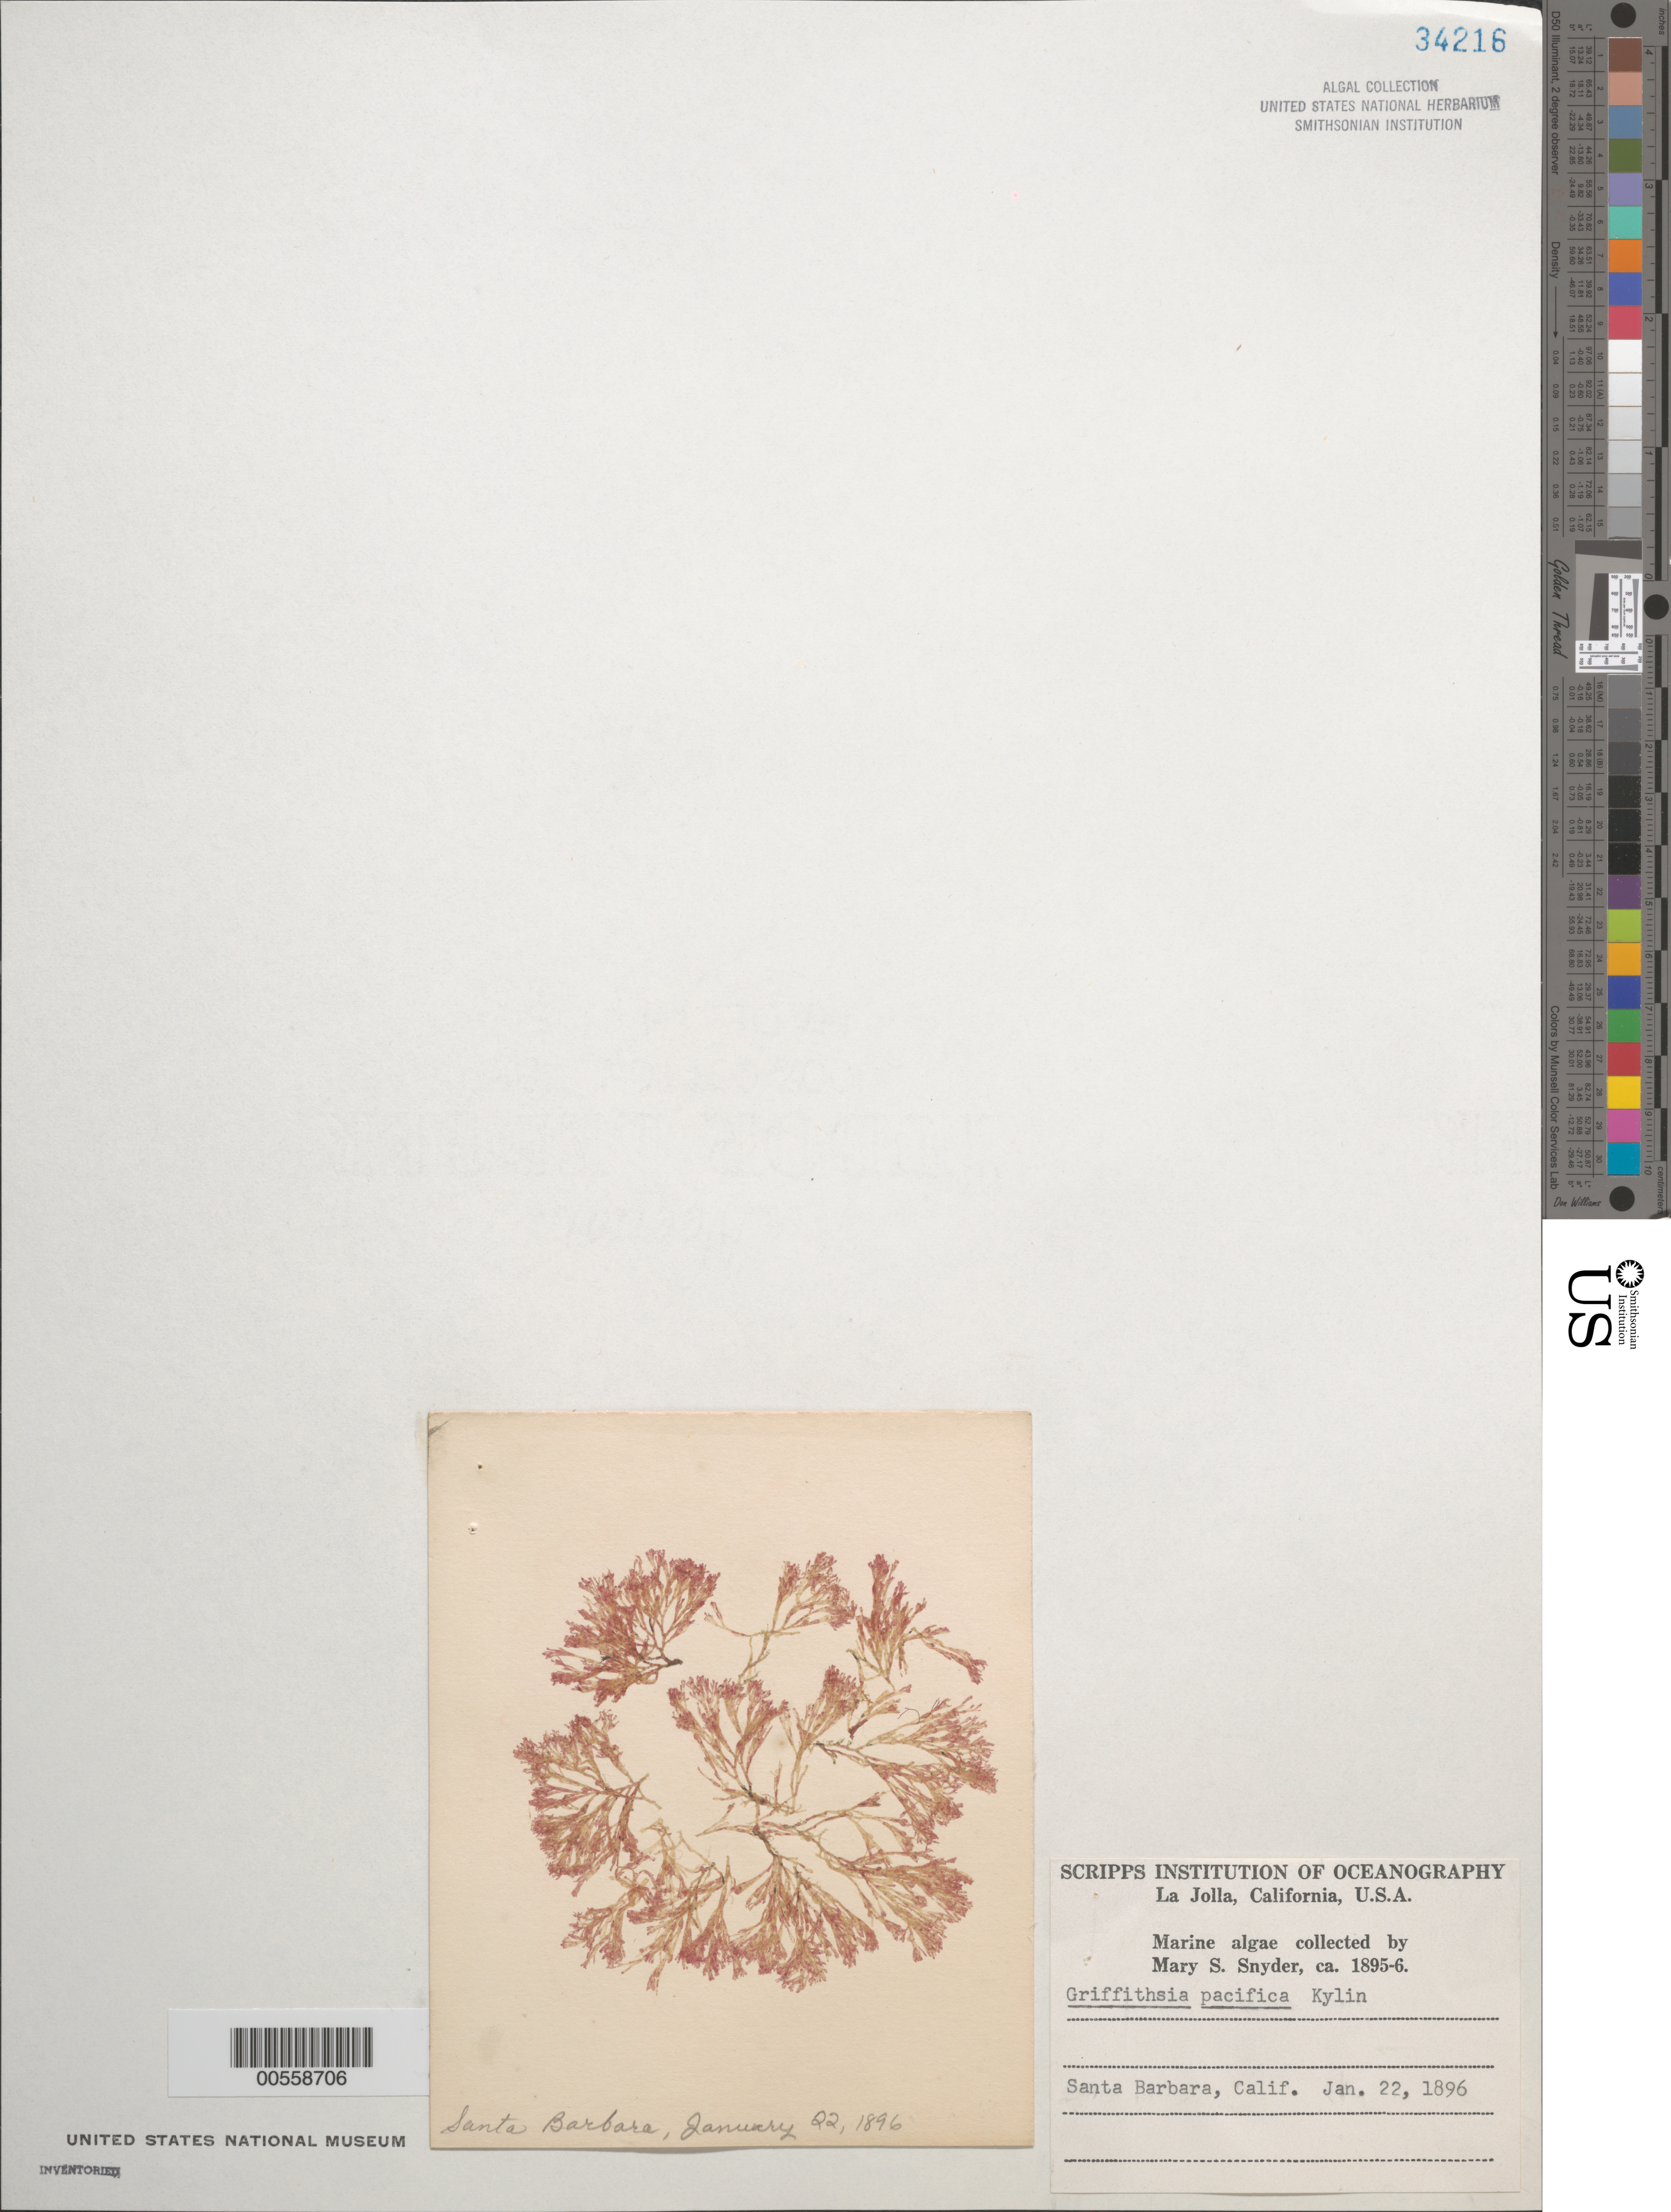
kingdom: Plantae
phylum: Rhodophyta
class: Florideophyceae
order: Ceramiales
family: Wrangeliaceae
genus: Griffithsia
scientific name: Griffithsia pacifica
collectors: M. Snyder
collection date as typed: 22 Jan 1896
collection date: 1896-01-22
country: United States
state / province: California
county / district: Santa Barbara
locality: Santa Barbara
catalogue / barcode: US 34216